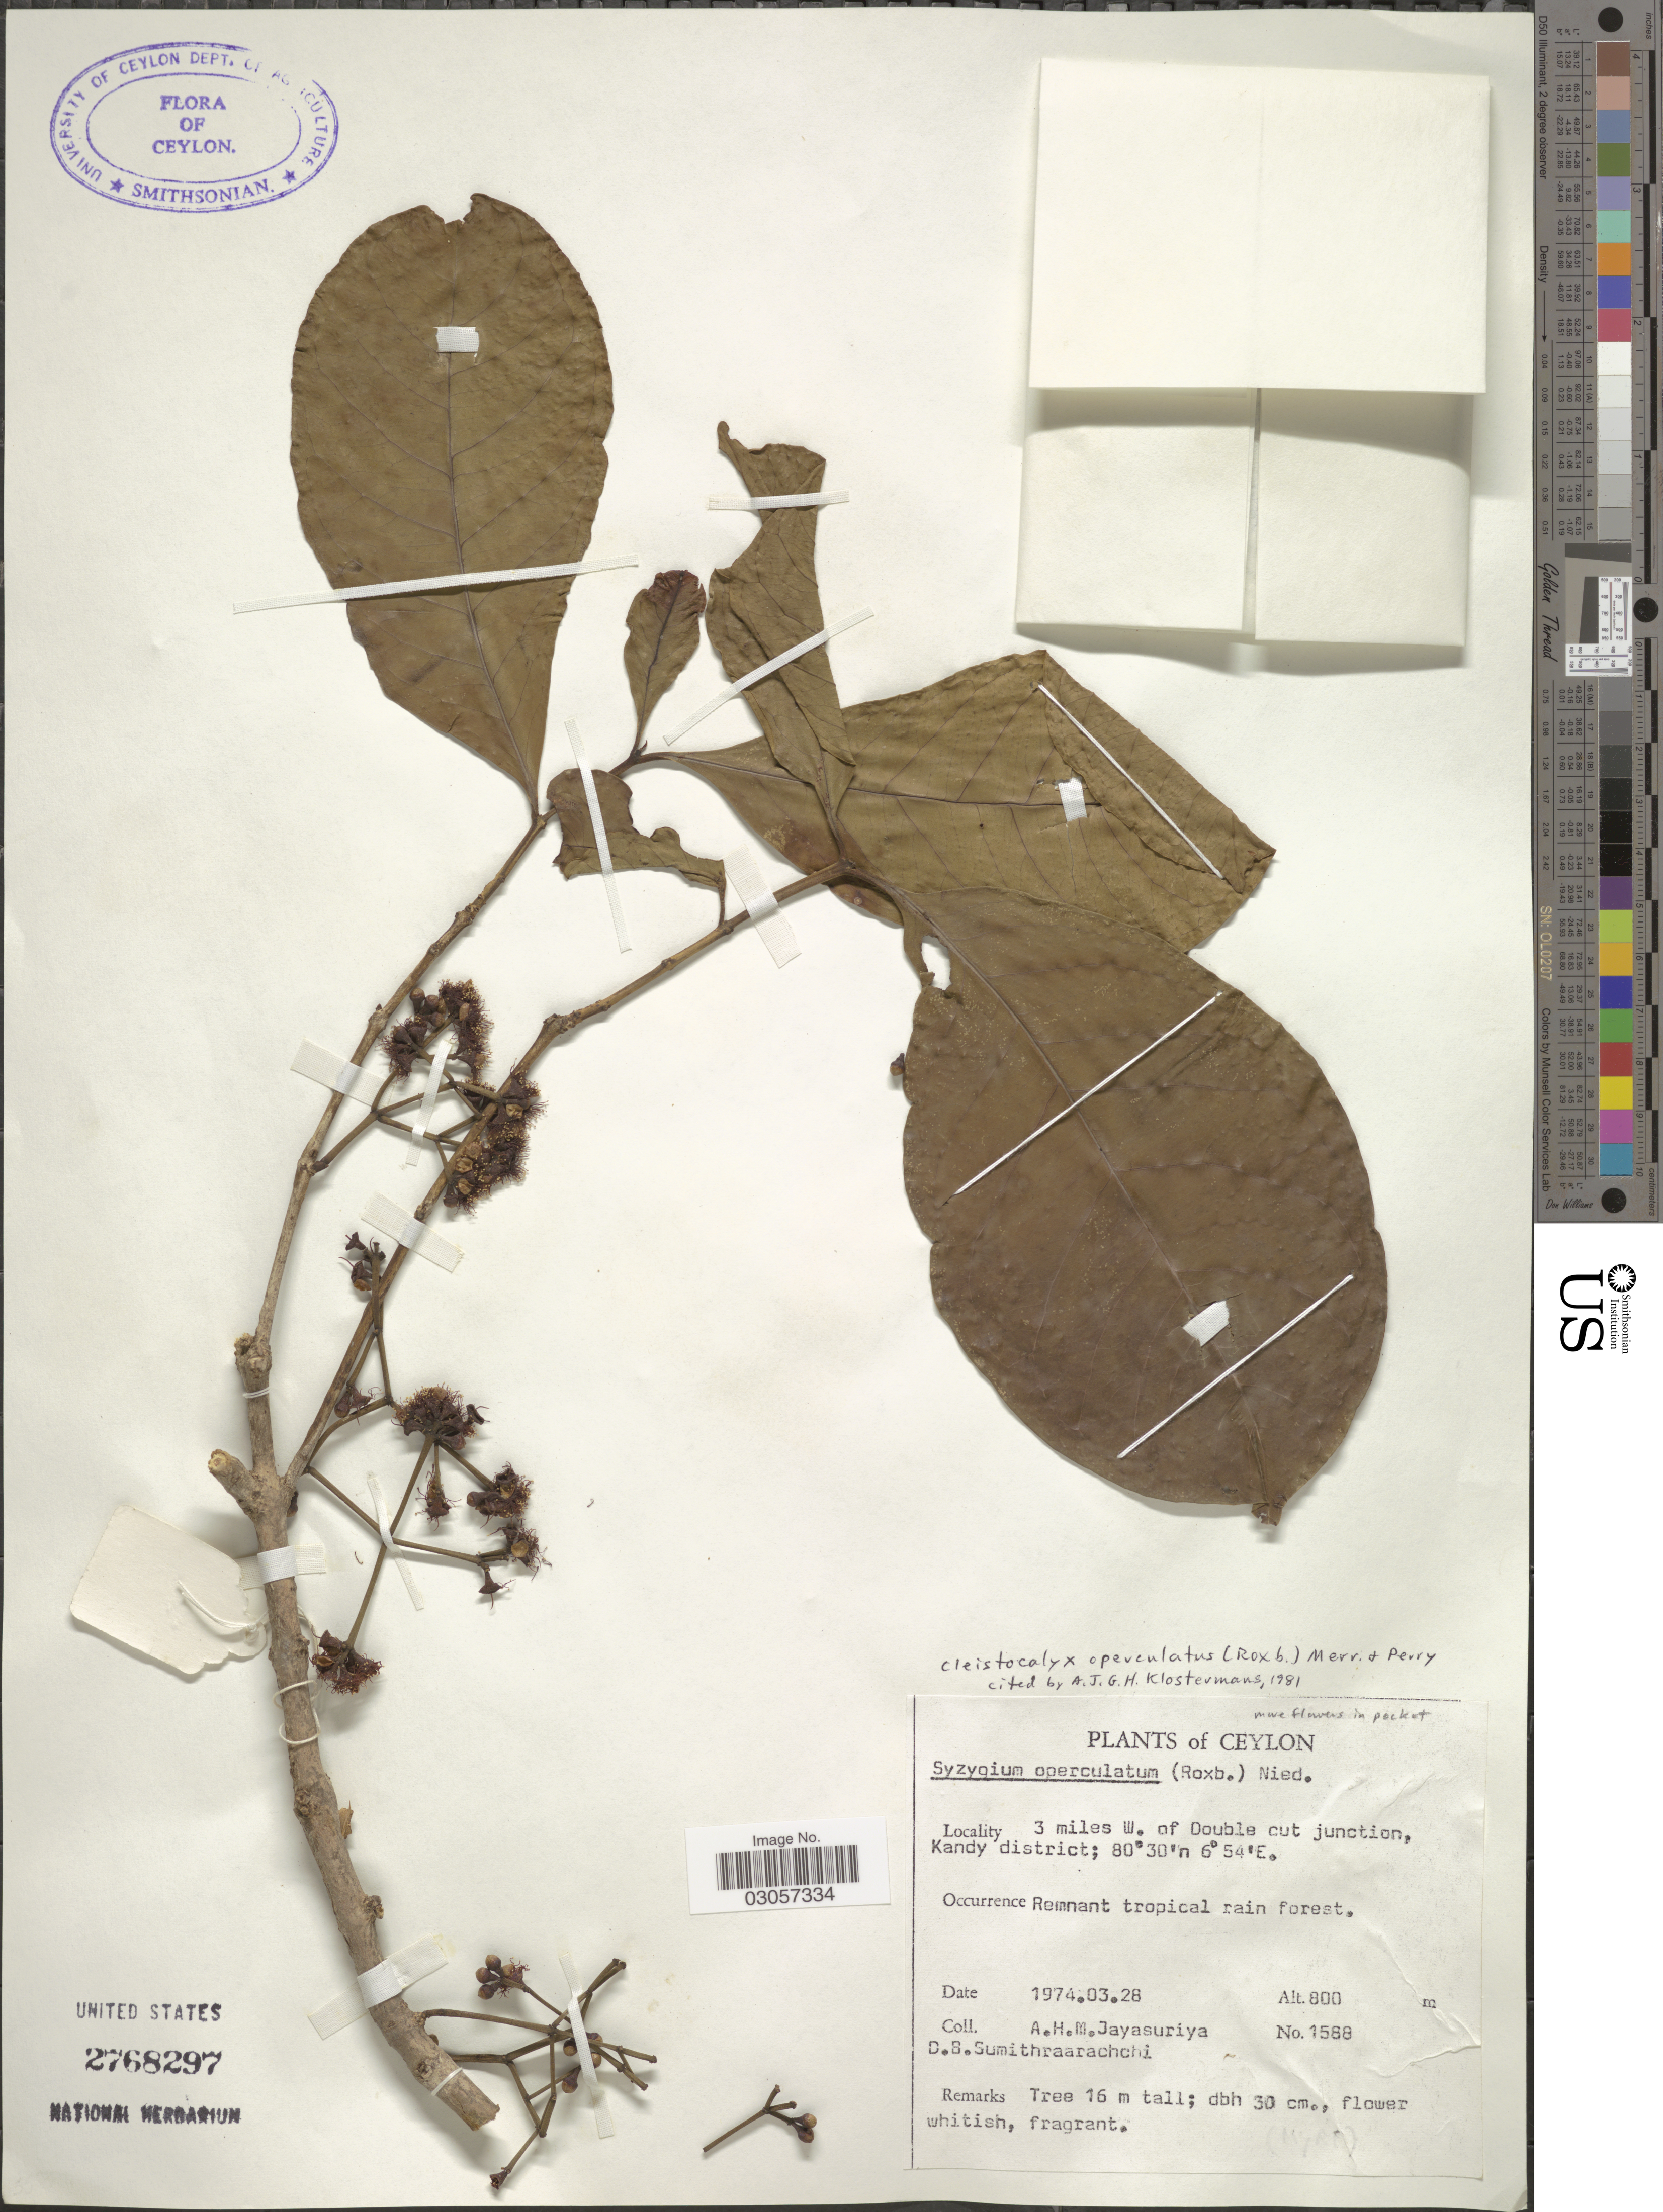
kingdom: Plantae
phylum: Tracheophyta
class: Magnoliopsida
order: Myrtales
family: Myrtaceae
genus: Syzygium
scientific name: Syzygium nervosum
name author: DC.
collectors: A. Jayasuriya & D. B. Sumithraarachchi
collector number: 1588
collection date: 1974-03-28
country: Sri Lanka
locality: Ceylon, 3 miles W. of Double cut junction, Kandy district.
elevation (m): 800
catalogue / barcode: US 2768297